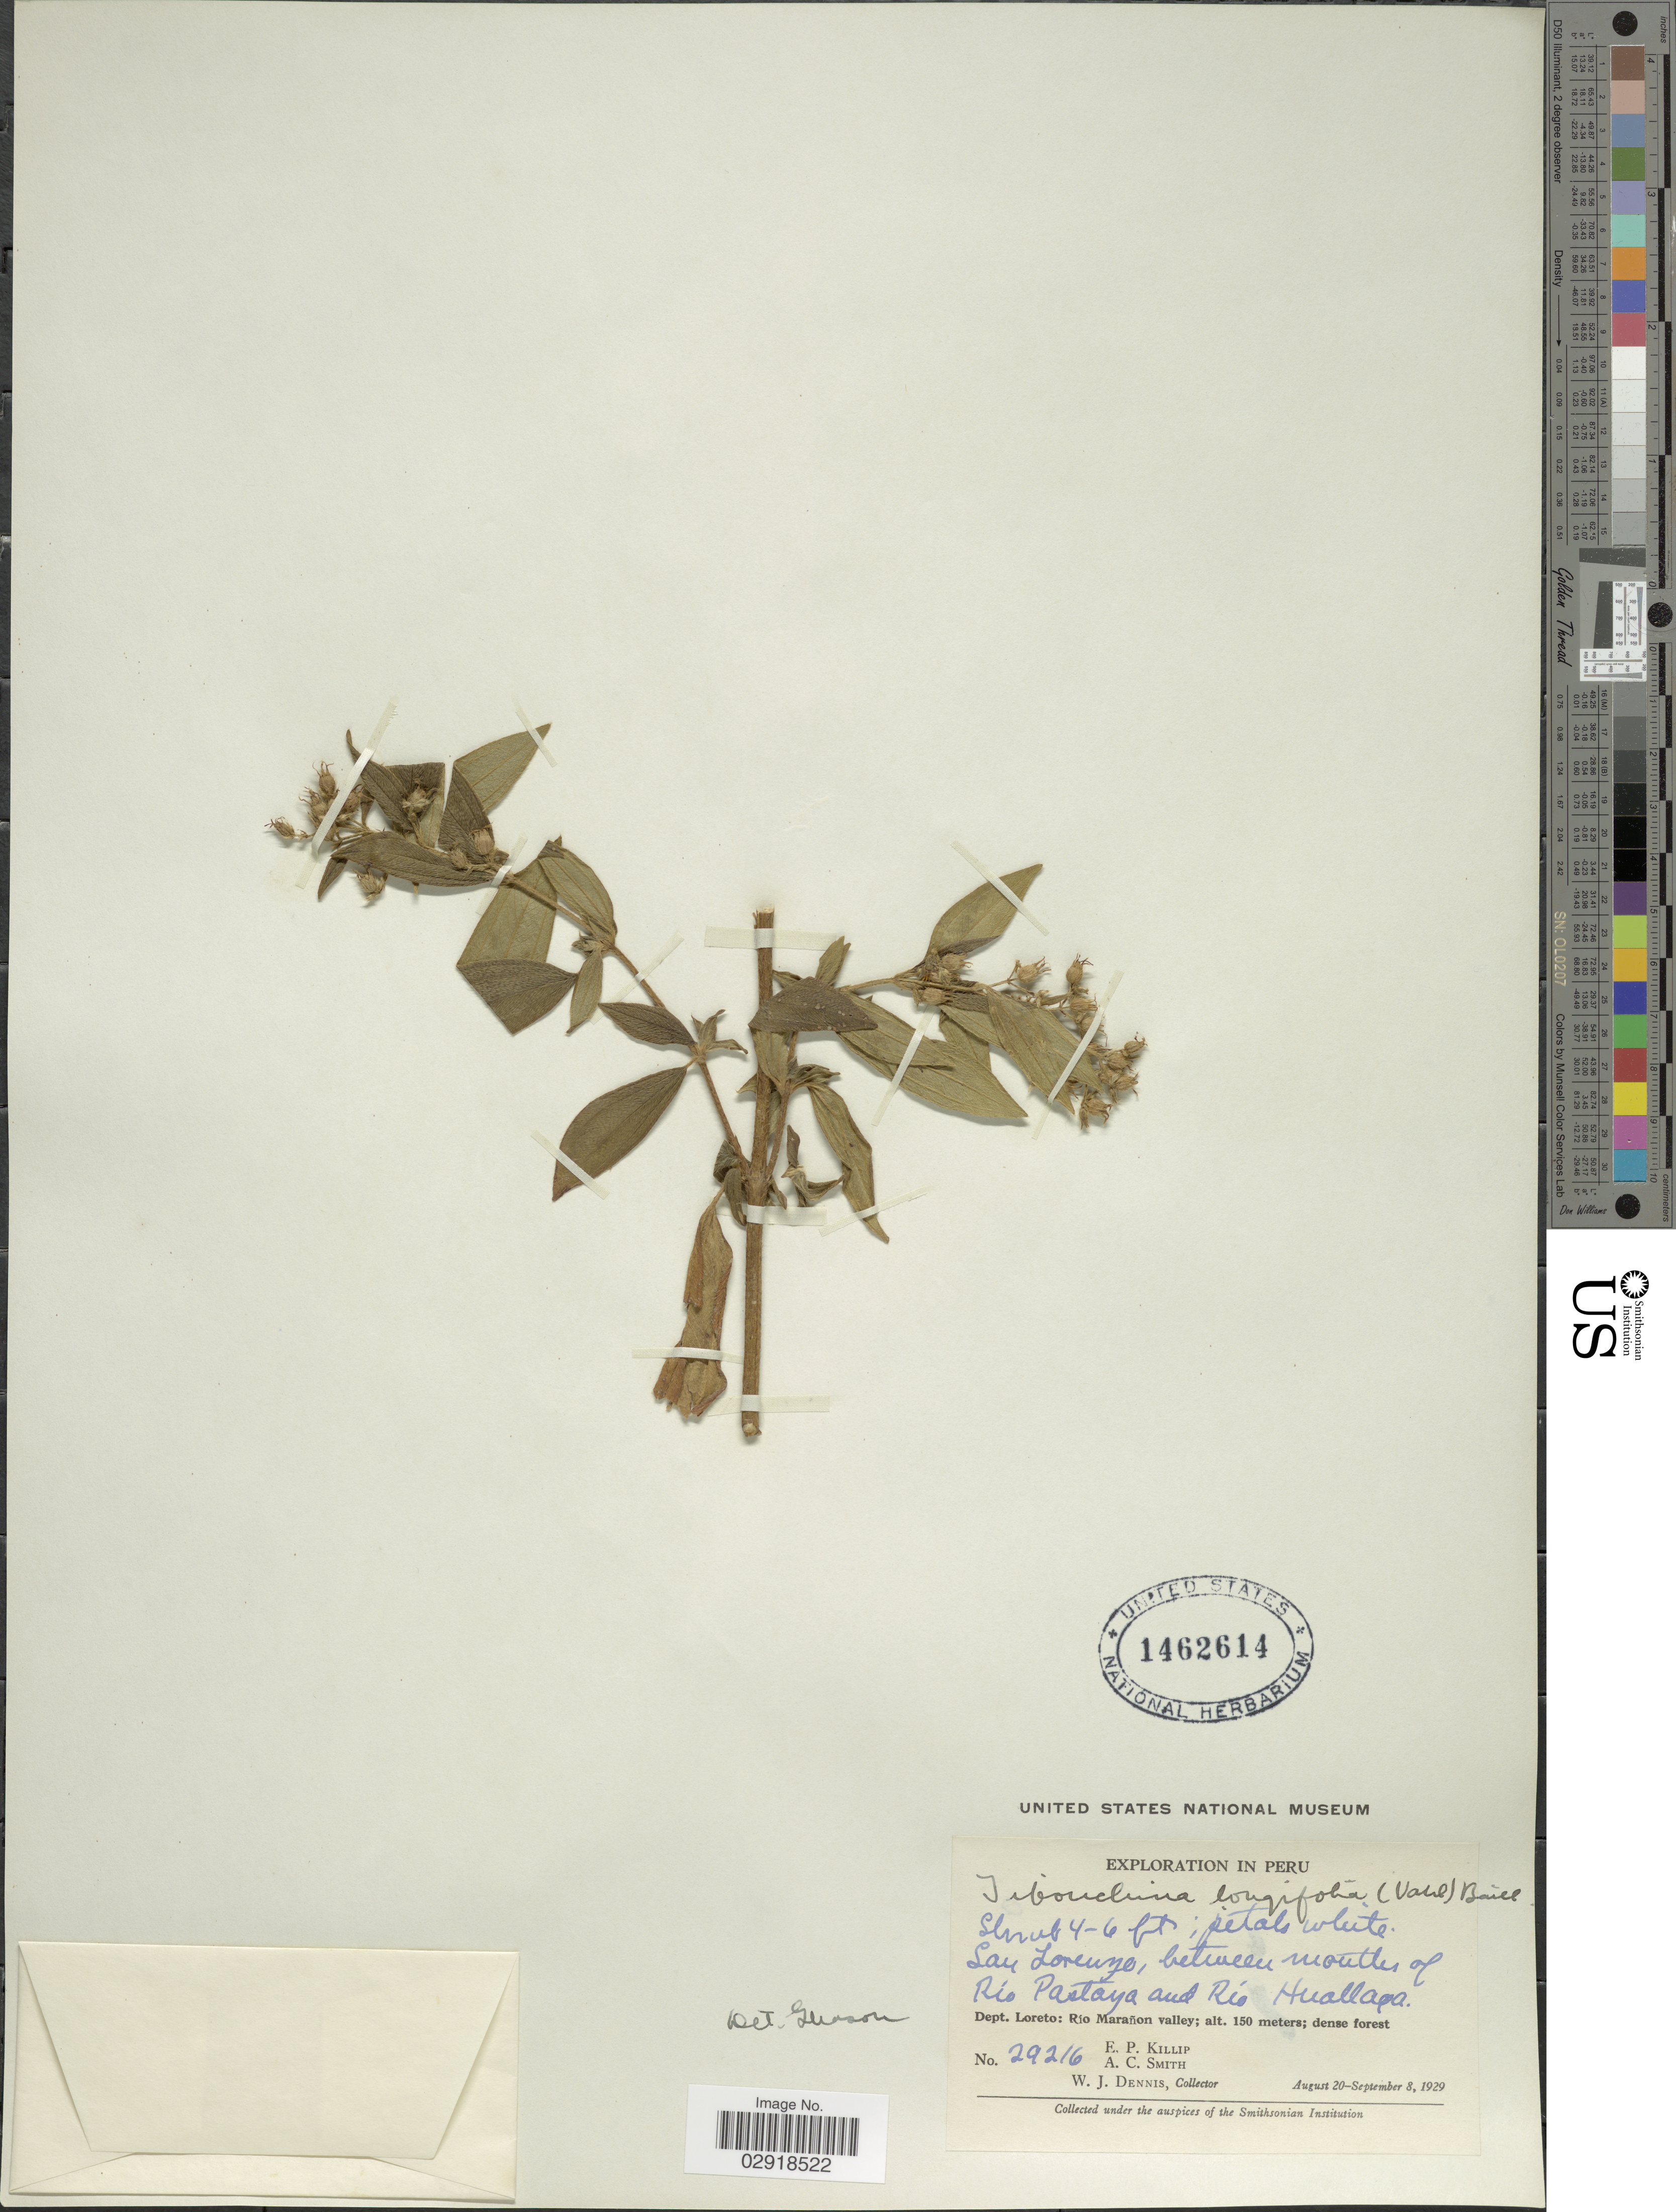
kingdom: Plantae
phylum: Tracheophyta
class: Magnoliopsida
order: Myrtales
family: Melastomataceae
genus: Chaetogastra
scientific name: Chaetogastra longifolia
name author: (Vahl) DC.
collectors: E. P. Killip, A. C. Smith & W. J. Dennis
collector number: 29216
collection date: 1929-08-20/1929-09-08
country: Peru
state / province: Loreto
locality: San Lorenzo, between mouthes of Río Pastaya and Río Huallaga. Dept. Loreto: Río Marañon valley.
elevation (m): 150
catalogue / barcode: US 1462614